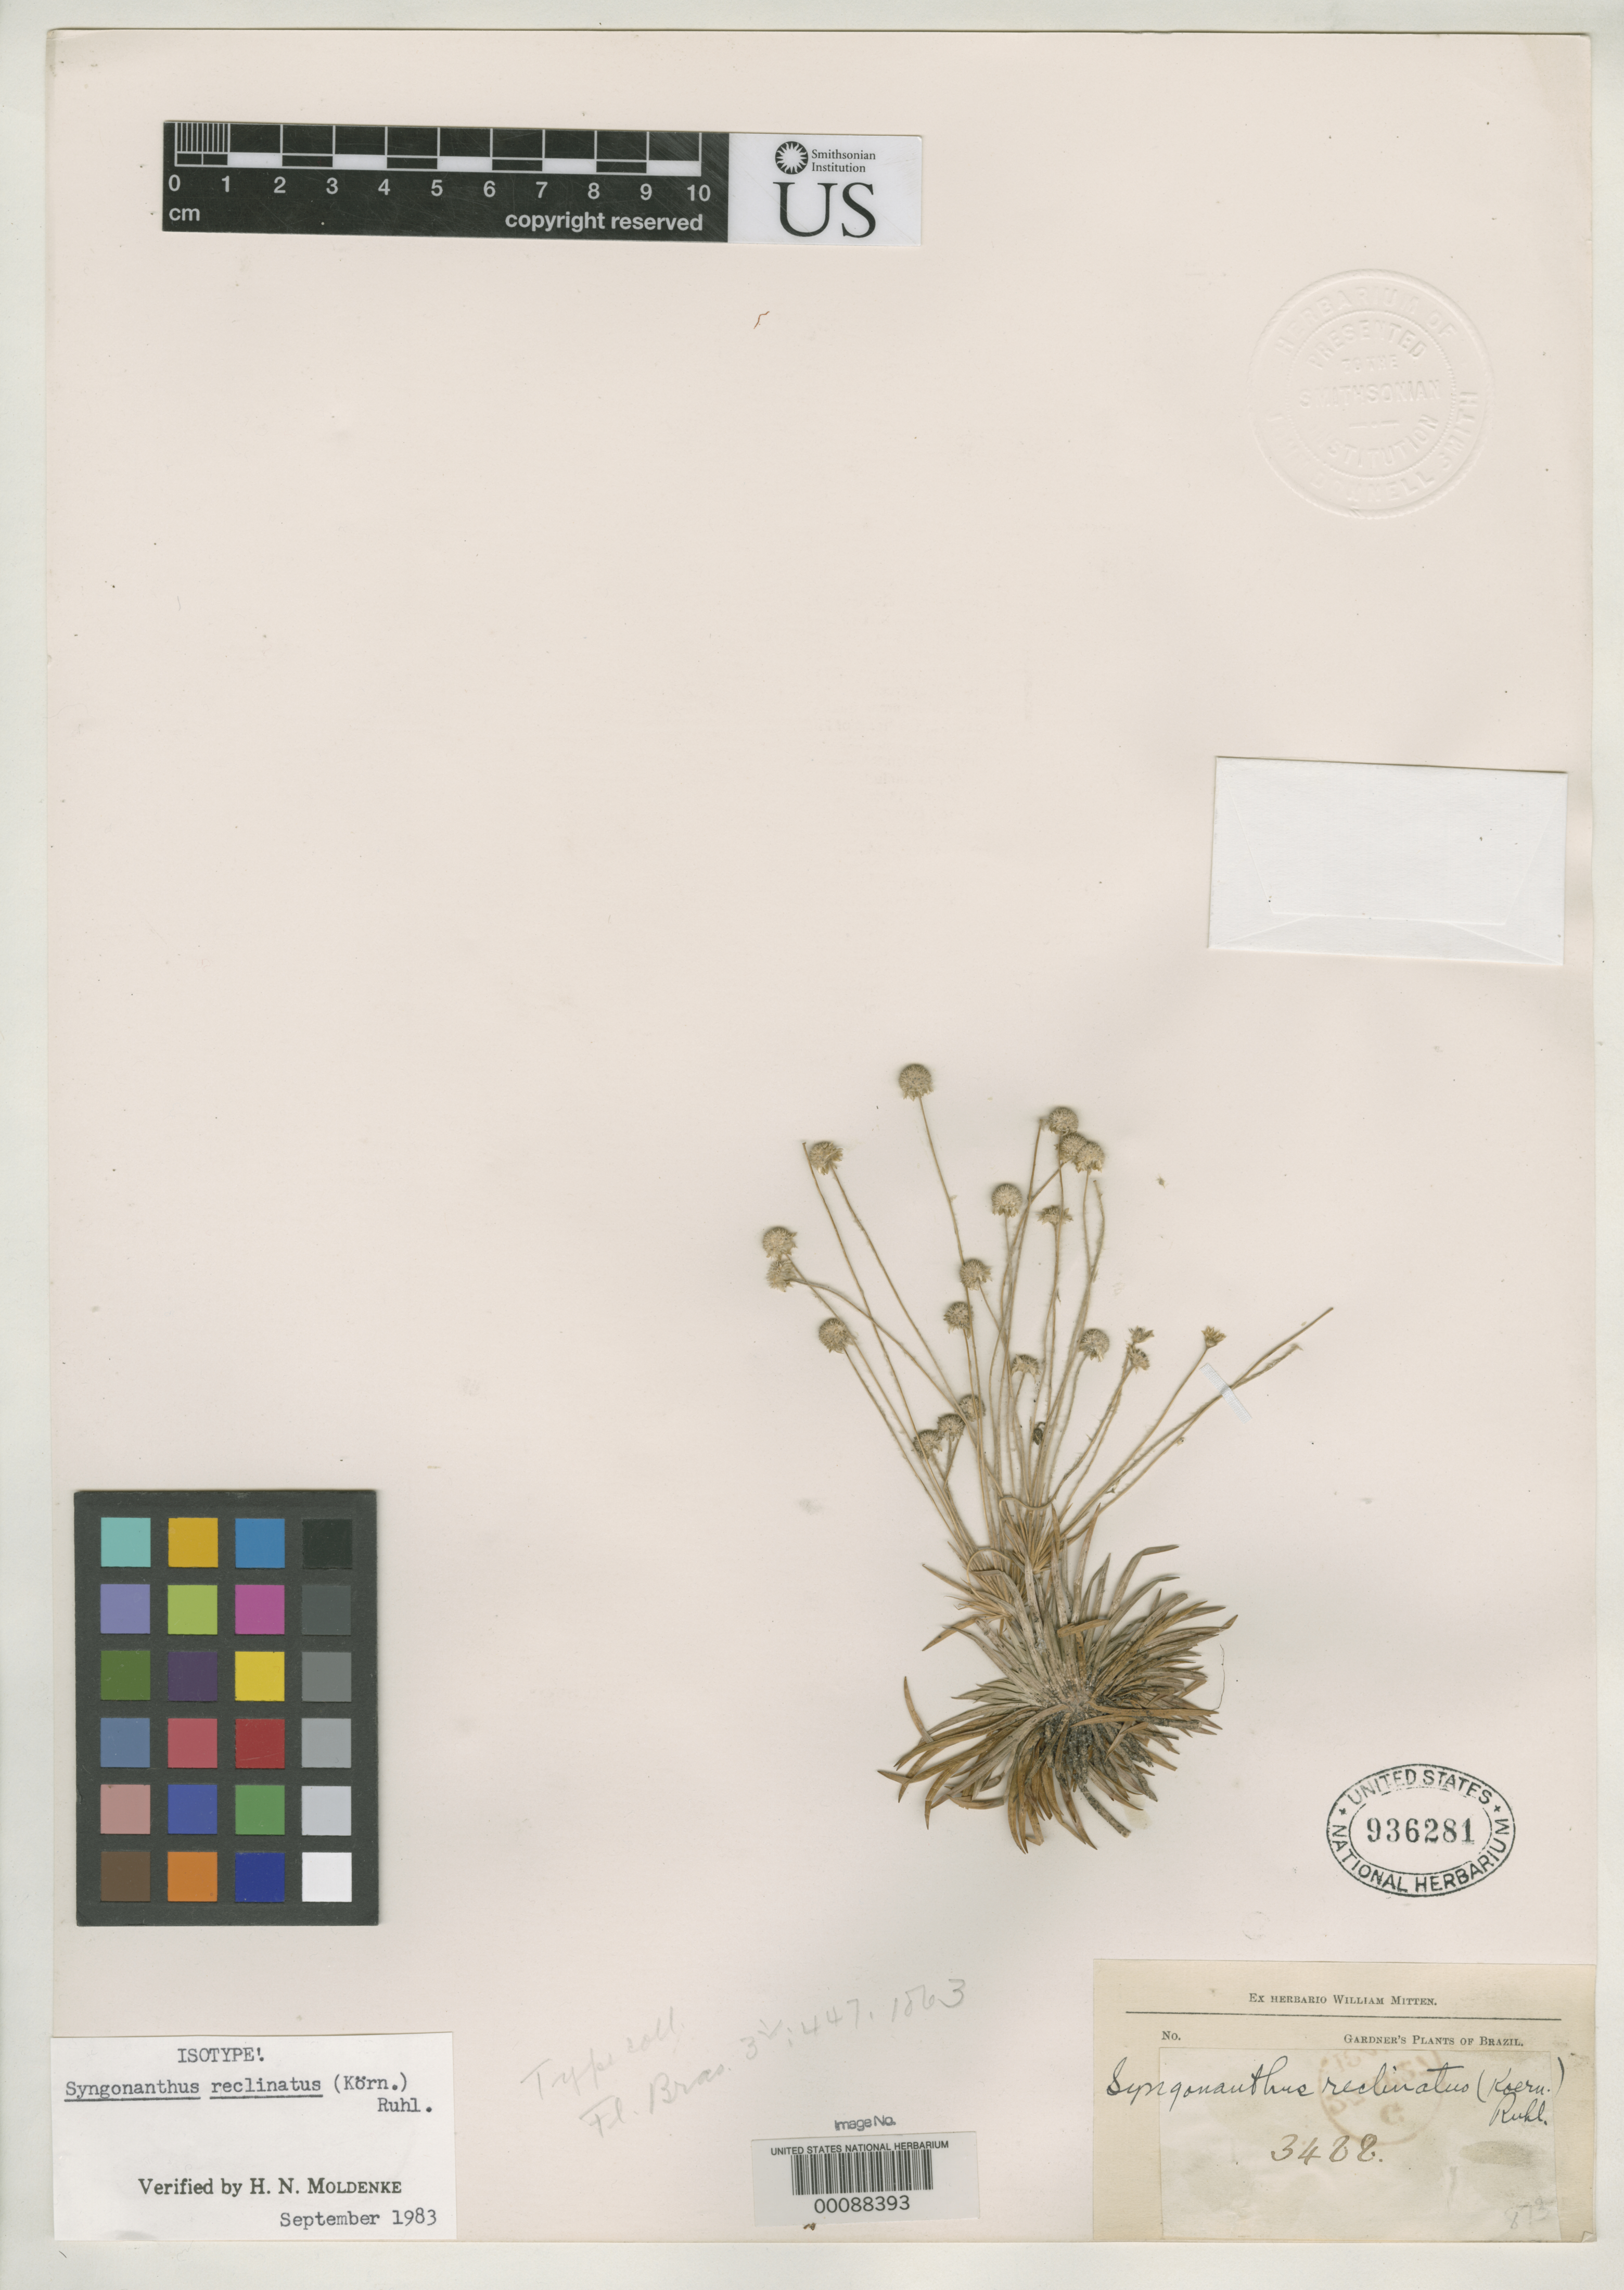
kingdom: Plantae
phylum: Tracheophyta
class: Liliopsida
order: Poales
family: Eriocaulaceae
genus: Paepalanthus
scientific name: Paepalanthus reclinatus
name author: Körn. in Mart.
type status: Isotype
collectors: G. Gardner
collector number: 3488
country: Brazil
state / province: Goiás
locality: Inter Porto Imperial et Lunie, ad flum Tocantins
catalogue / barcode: US 936281